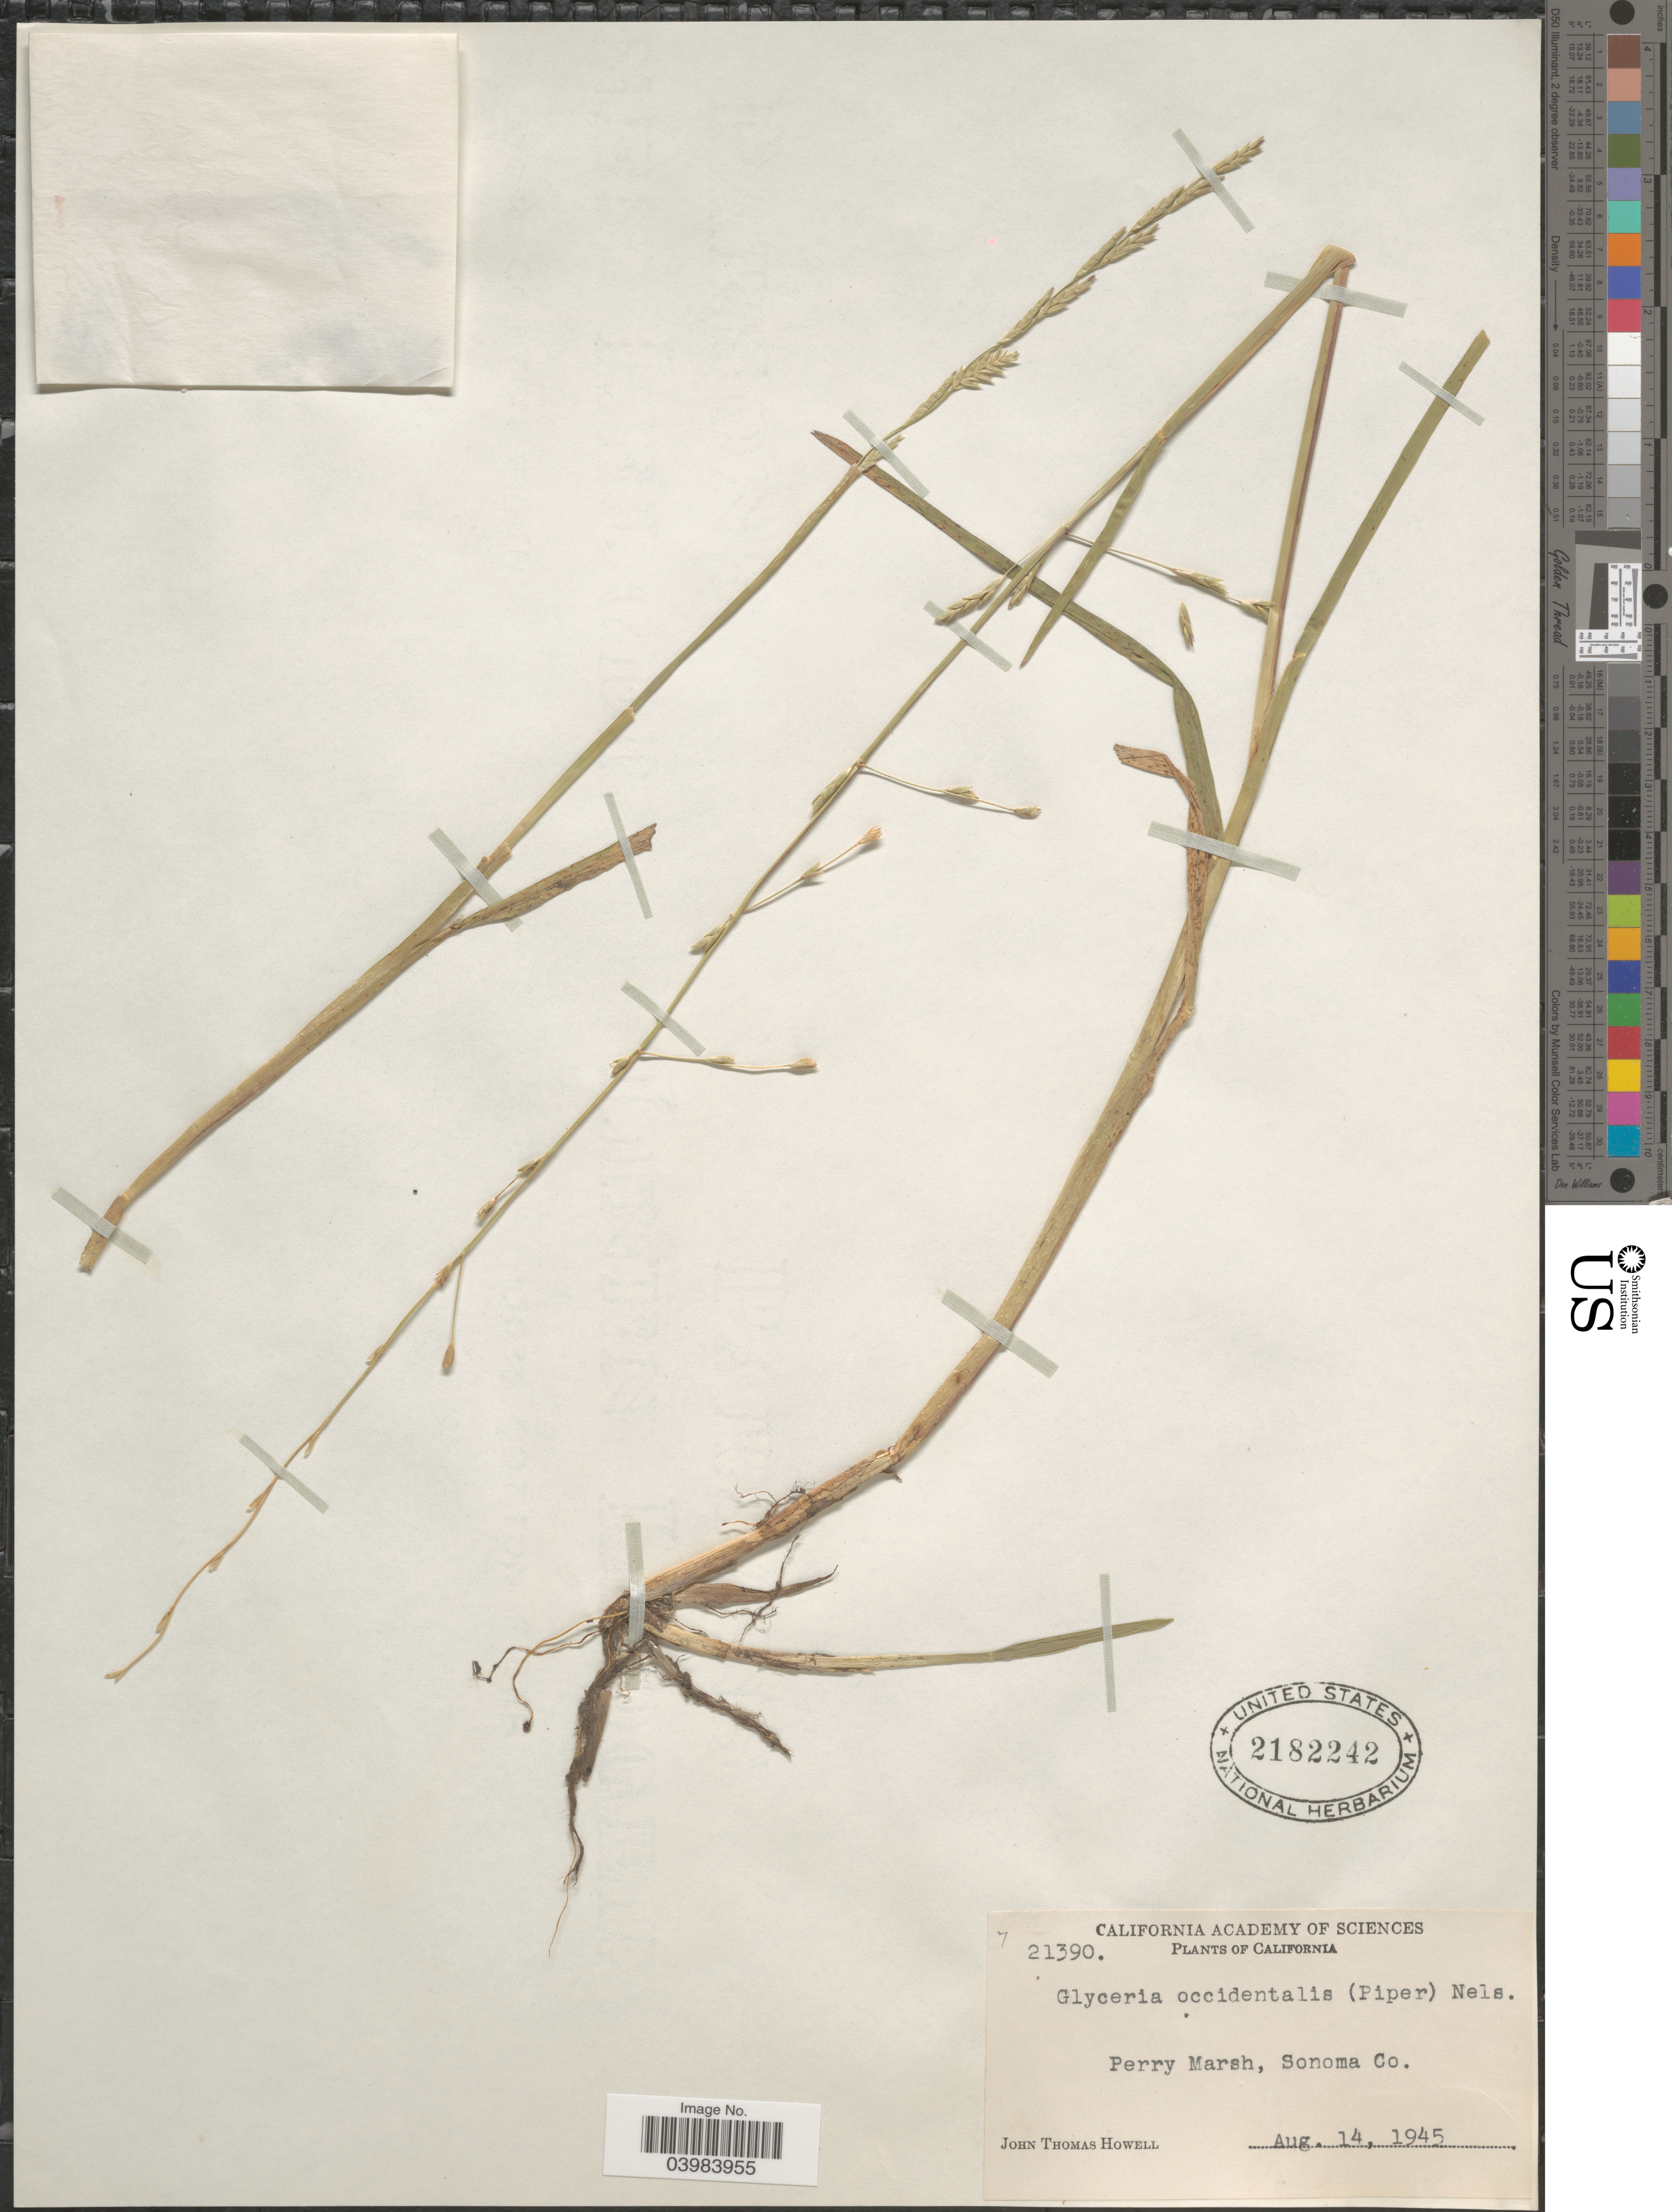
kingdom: Plantae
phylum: Tracheophyta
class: Liliopsida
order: Poales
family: Poaceae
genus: Glyceria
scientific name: Glyceria occidentalis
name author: (Piper) J.C. Nelson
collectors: J. T. Howell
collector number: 21390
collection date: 1945-08-14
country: United States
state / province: California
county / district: Sonoma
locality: Perry Marsh, Sonoma Co.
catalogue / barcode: US 2182242